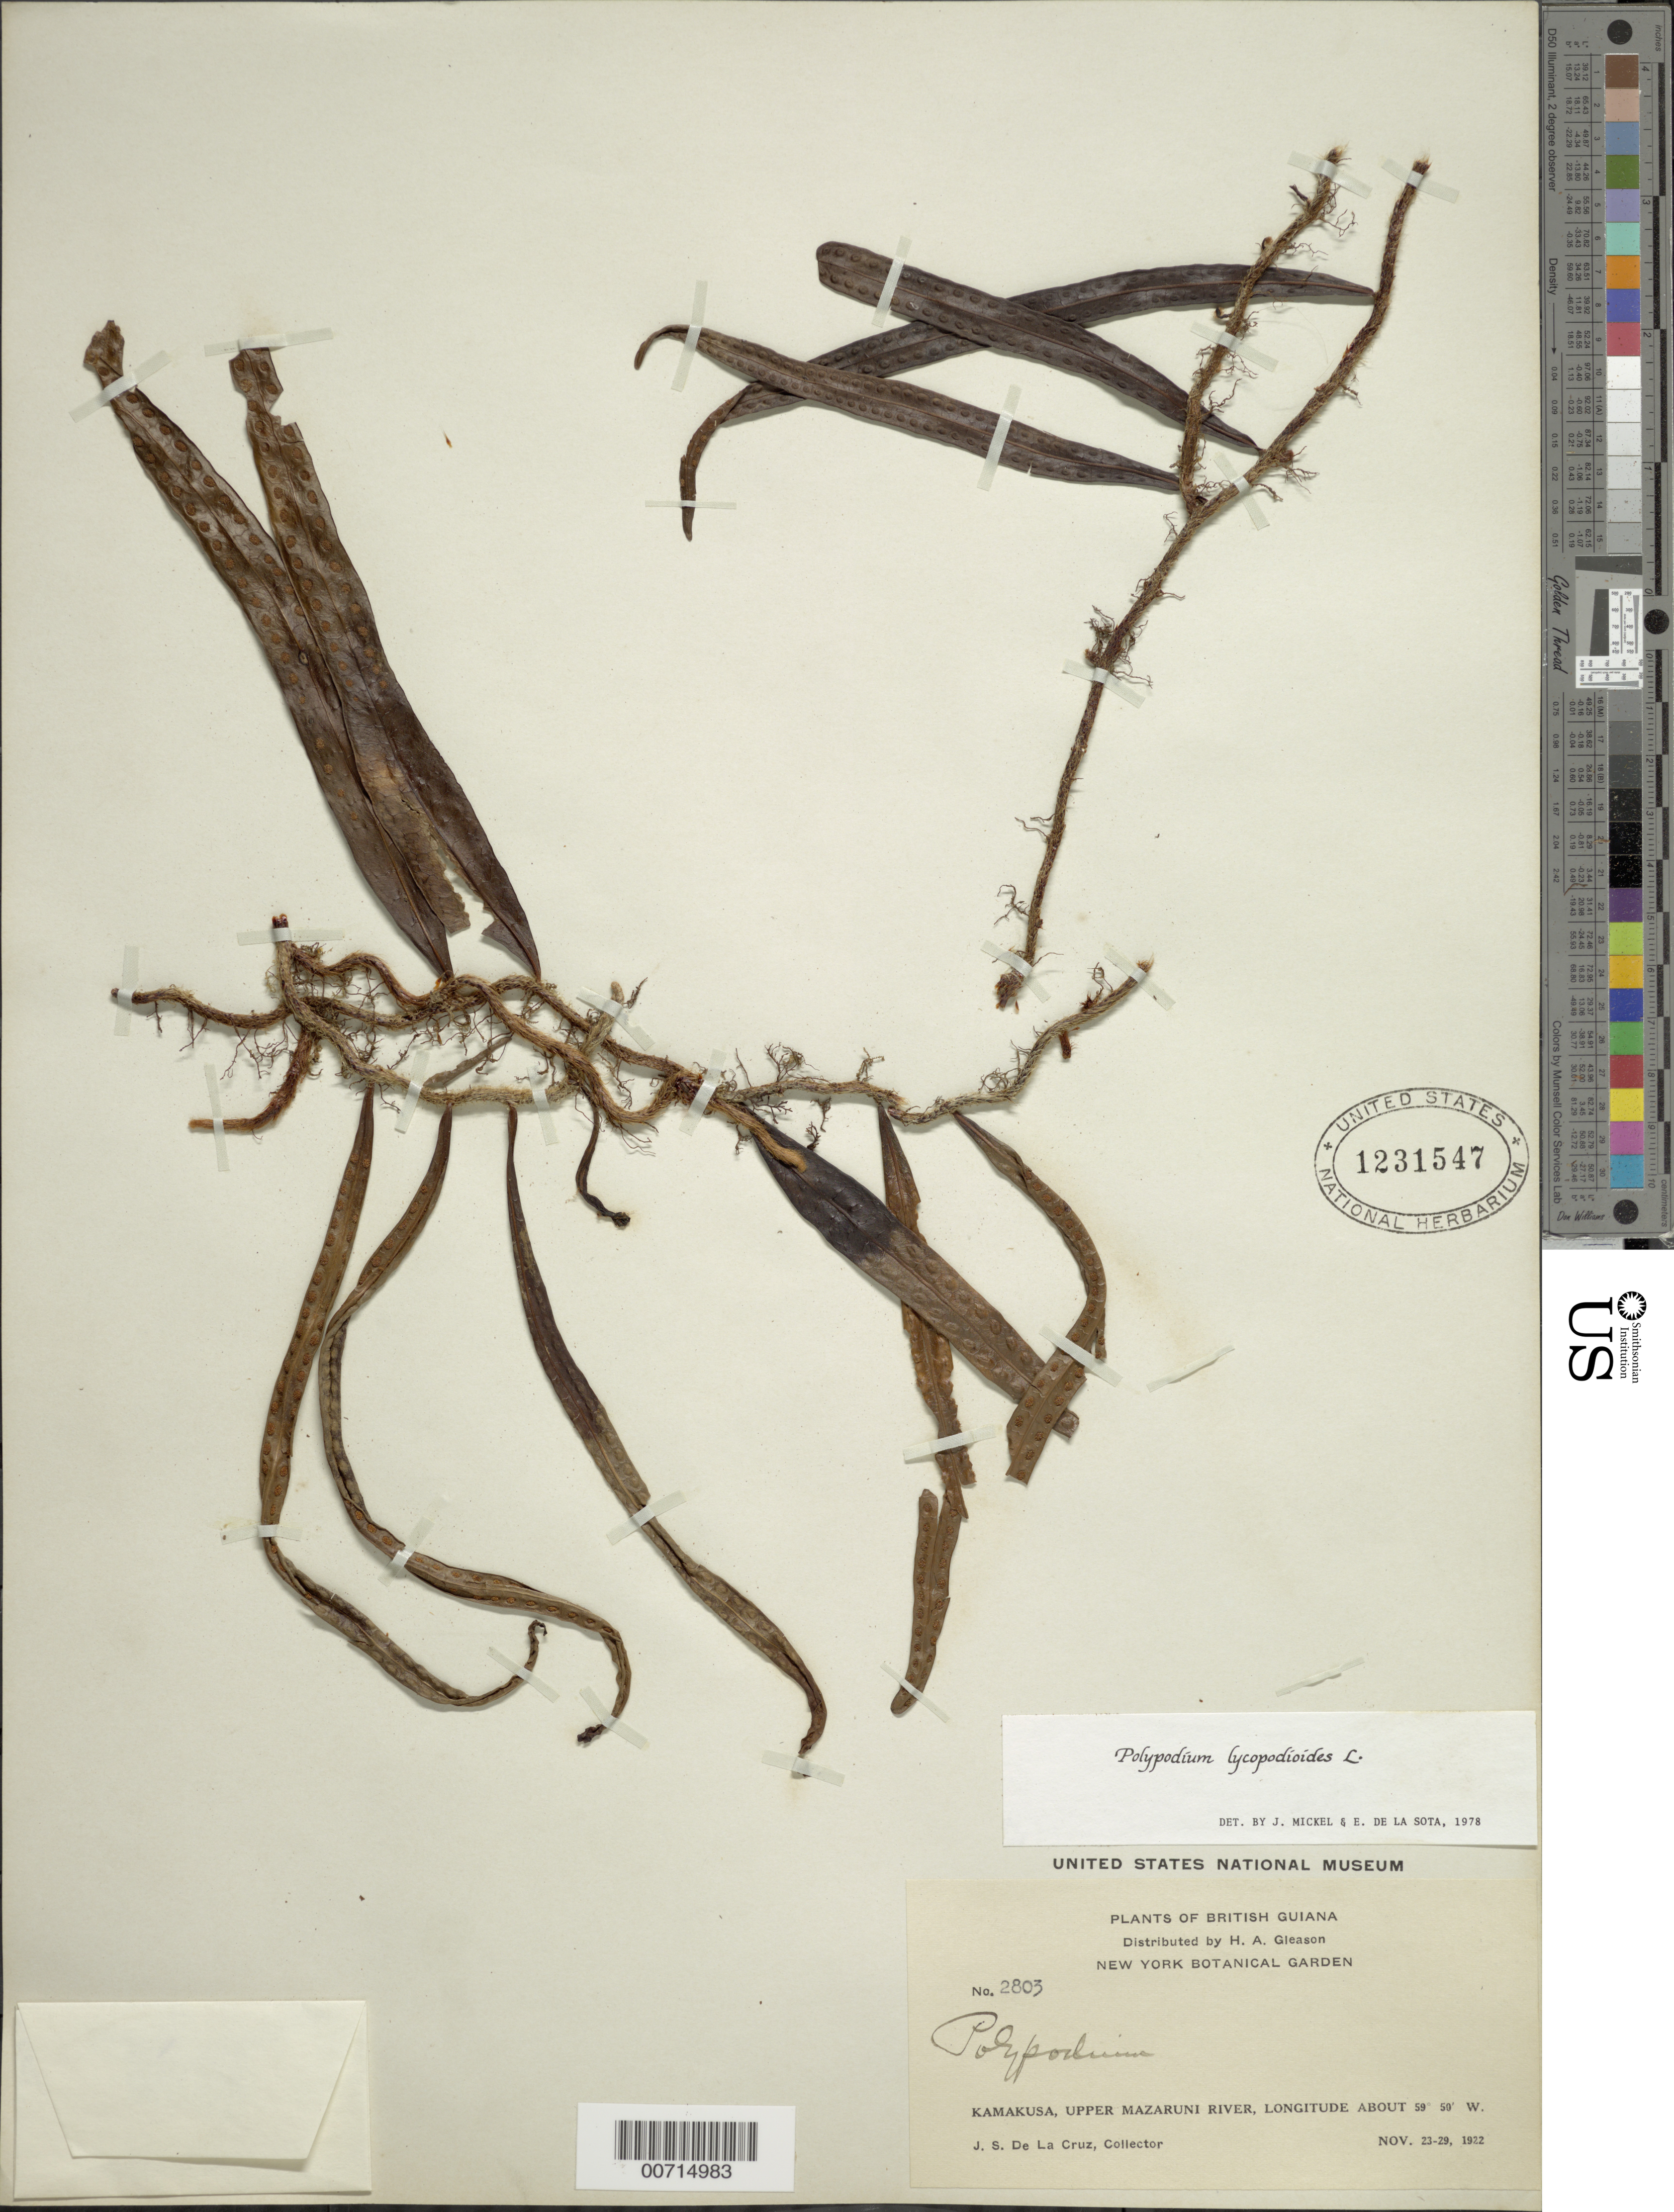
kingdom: Plantae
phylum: Tracheophyta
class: Polypodiopsida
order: Polypodiales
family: Polypodiaceae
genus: Microgramma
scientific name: Microgramma lycopodioides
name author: (L.) Copel.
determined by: Mickel, J. T., (NY), New York Botanical Garden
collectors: J. S. de la Cruz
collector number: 2803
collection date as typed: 23-Nov-22 to 29-Nov-22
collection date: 1922-11-23/1922-11-29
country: Guyana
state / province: Cuyuni-Mazaruni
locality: Kamakusa, Upper Mazaruni R.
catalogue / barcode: US 1231547